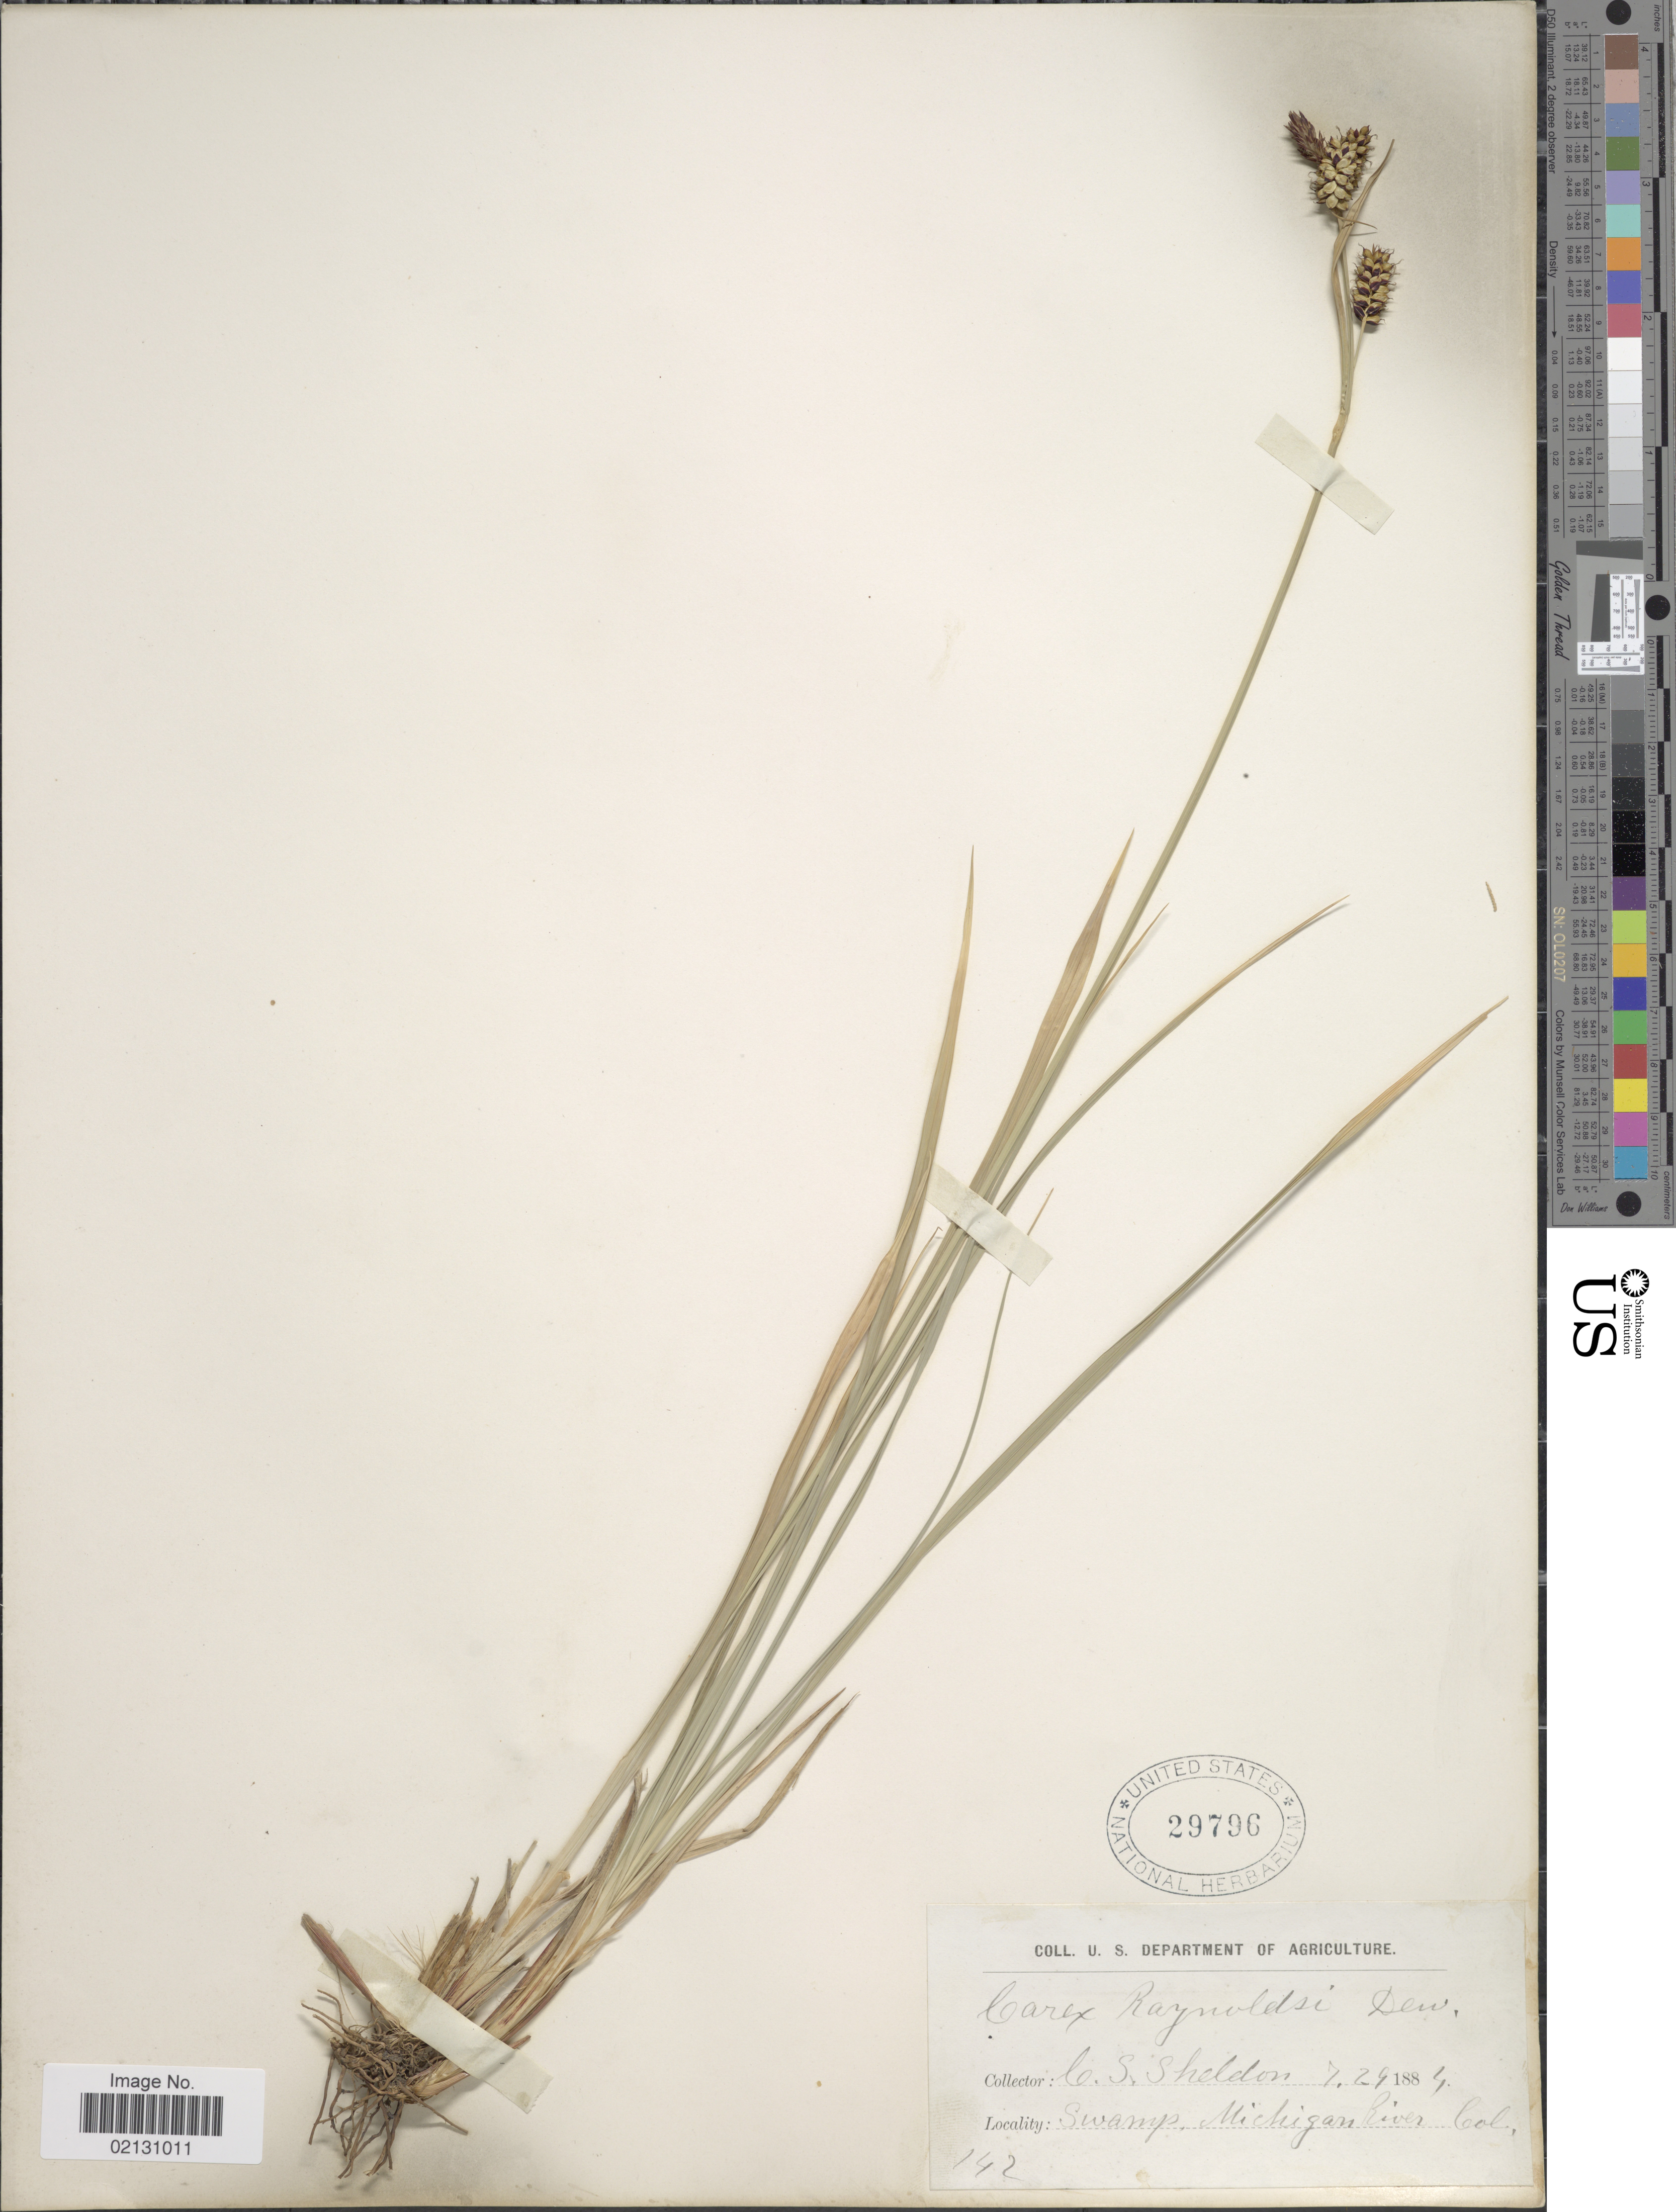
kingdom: Plantae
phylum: Tracheophyta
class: Liliopsida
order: Poales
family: Cyperaceae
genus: Carex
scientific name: Carex raynoldsii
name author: Dewey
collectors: C. S. Sheldon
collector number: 142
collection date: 1884-07-29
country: United States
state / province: Colorado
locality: Swamp Michigan River, Col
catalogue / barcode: US 29796